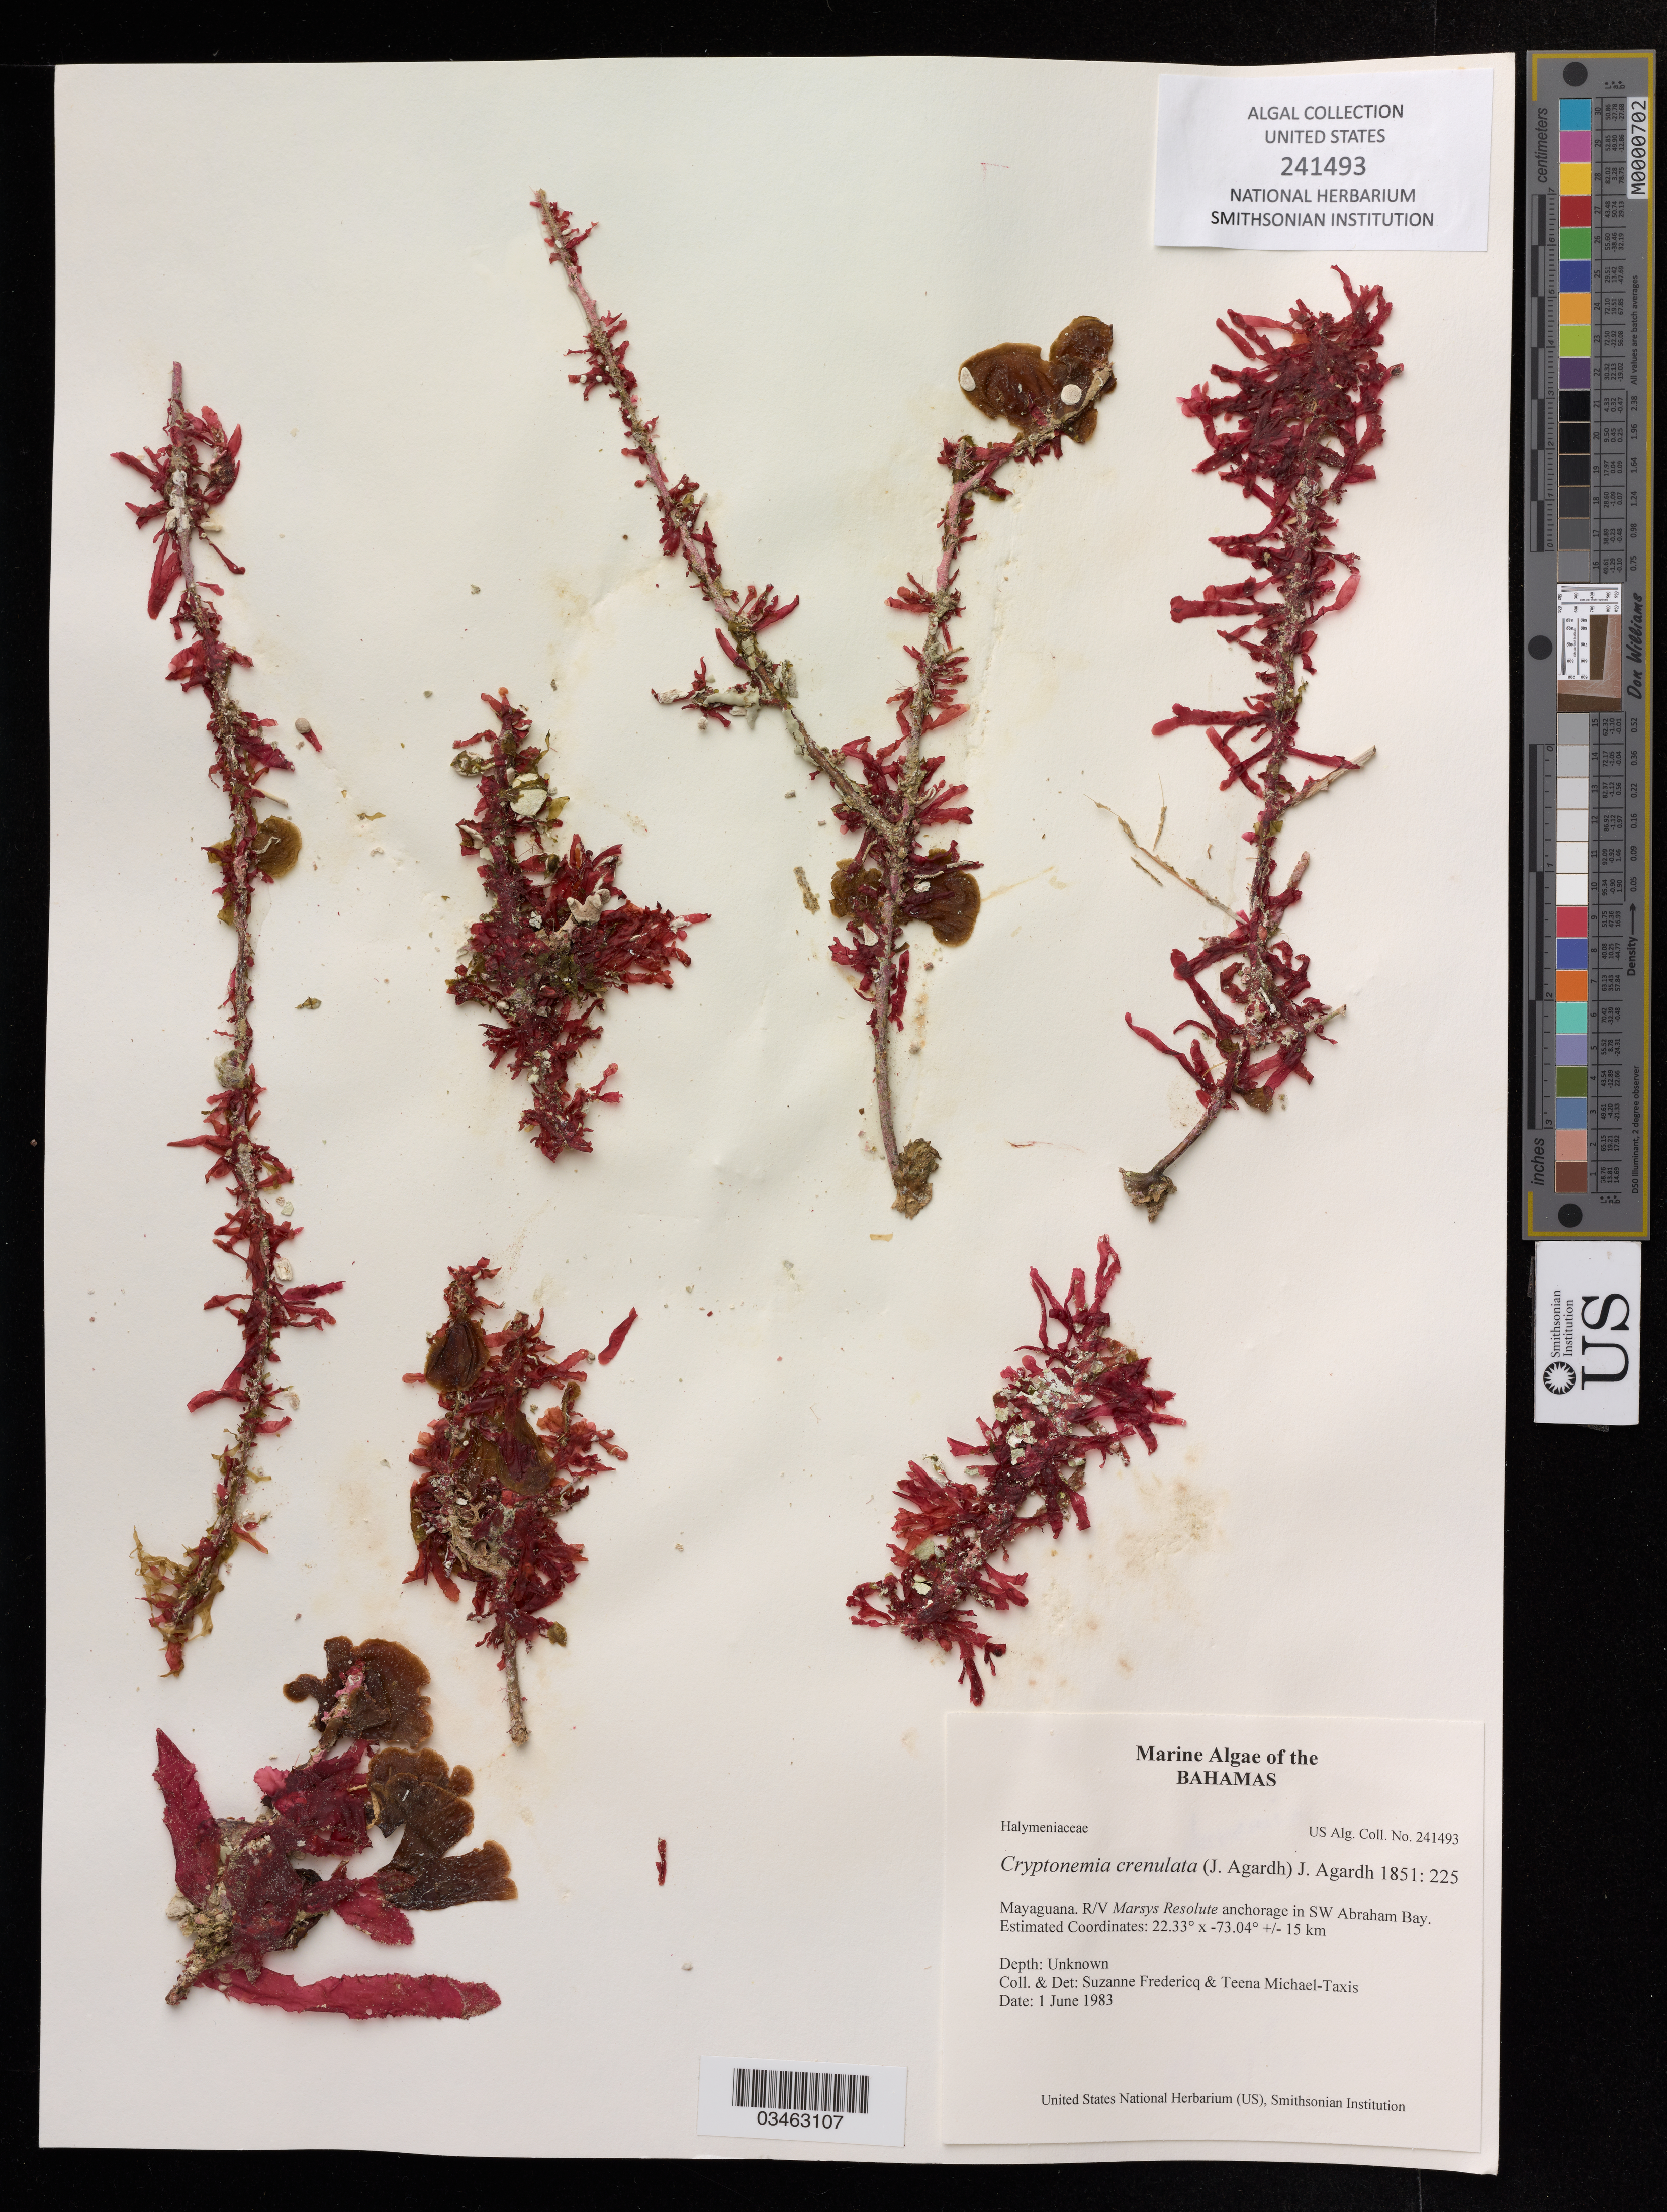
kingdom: Plantae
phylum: Rhodophyta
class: Florideophyceae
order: Halymeniales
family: Halymeniaceae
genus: Cryptonemia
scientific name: Cryptonemia crenulata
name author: (J. Agardh) J. Agardh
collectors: S. Fredericq & T. Michael-Taxis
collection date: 1983-06-01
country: Bahamas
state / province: Mayaguana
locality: R/V Marsys Resolute anchorage in SW Abraham Bay.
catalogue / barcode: US 241493